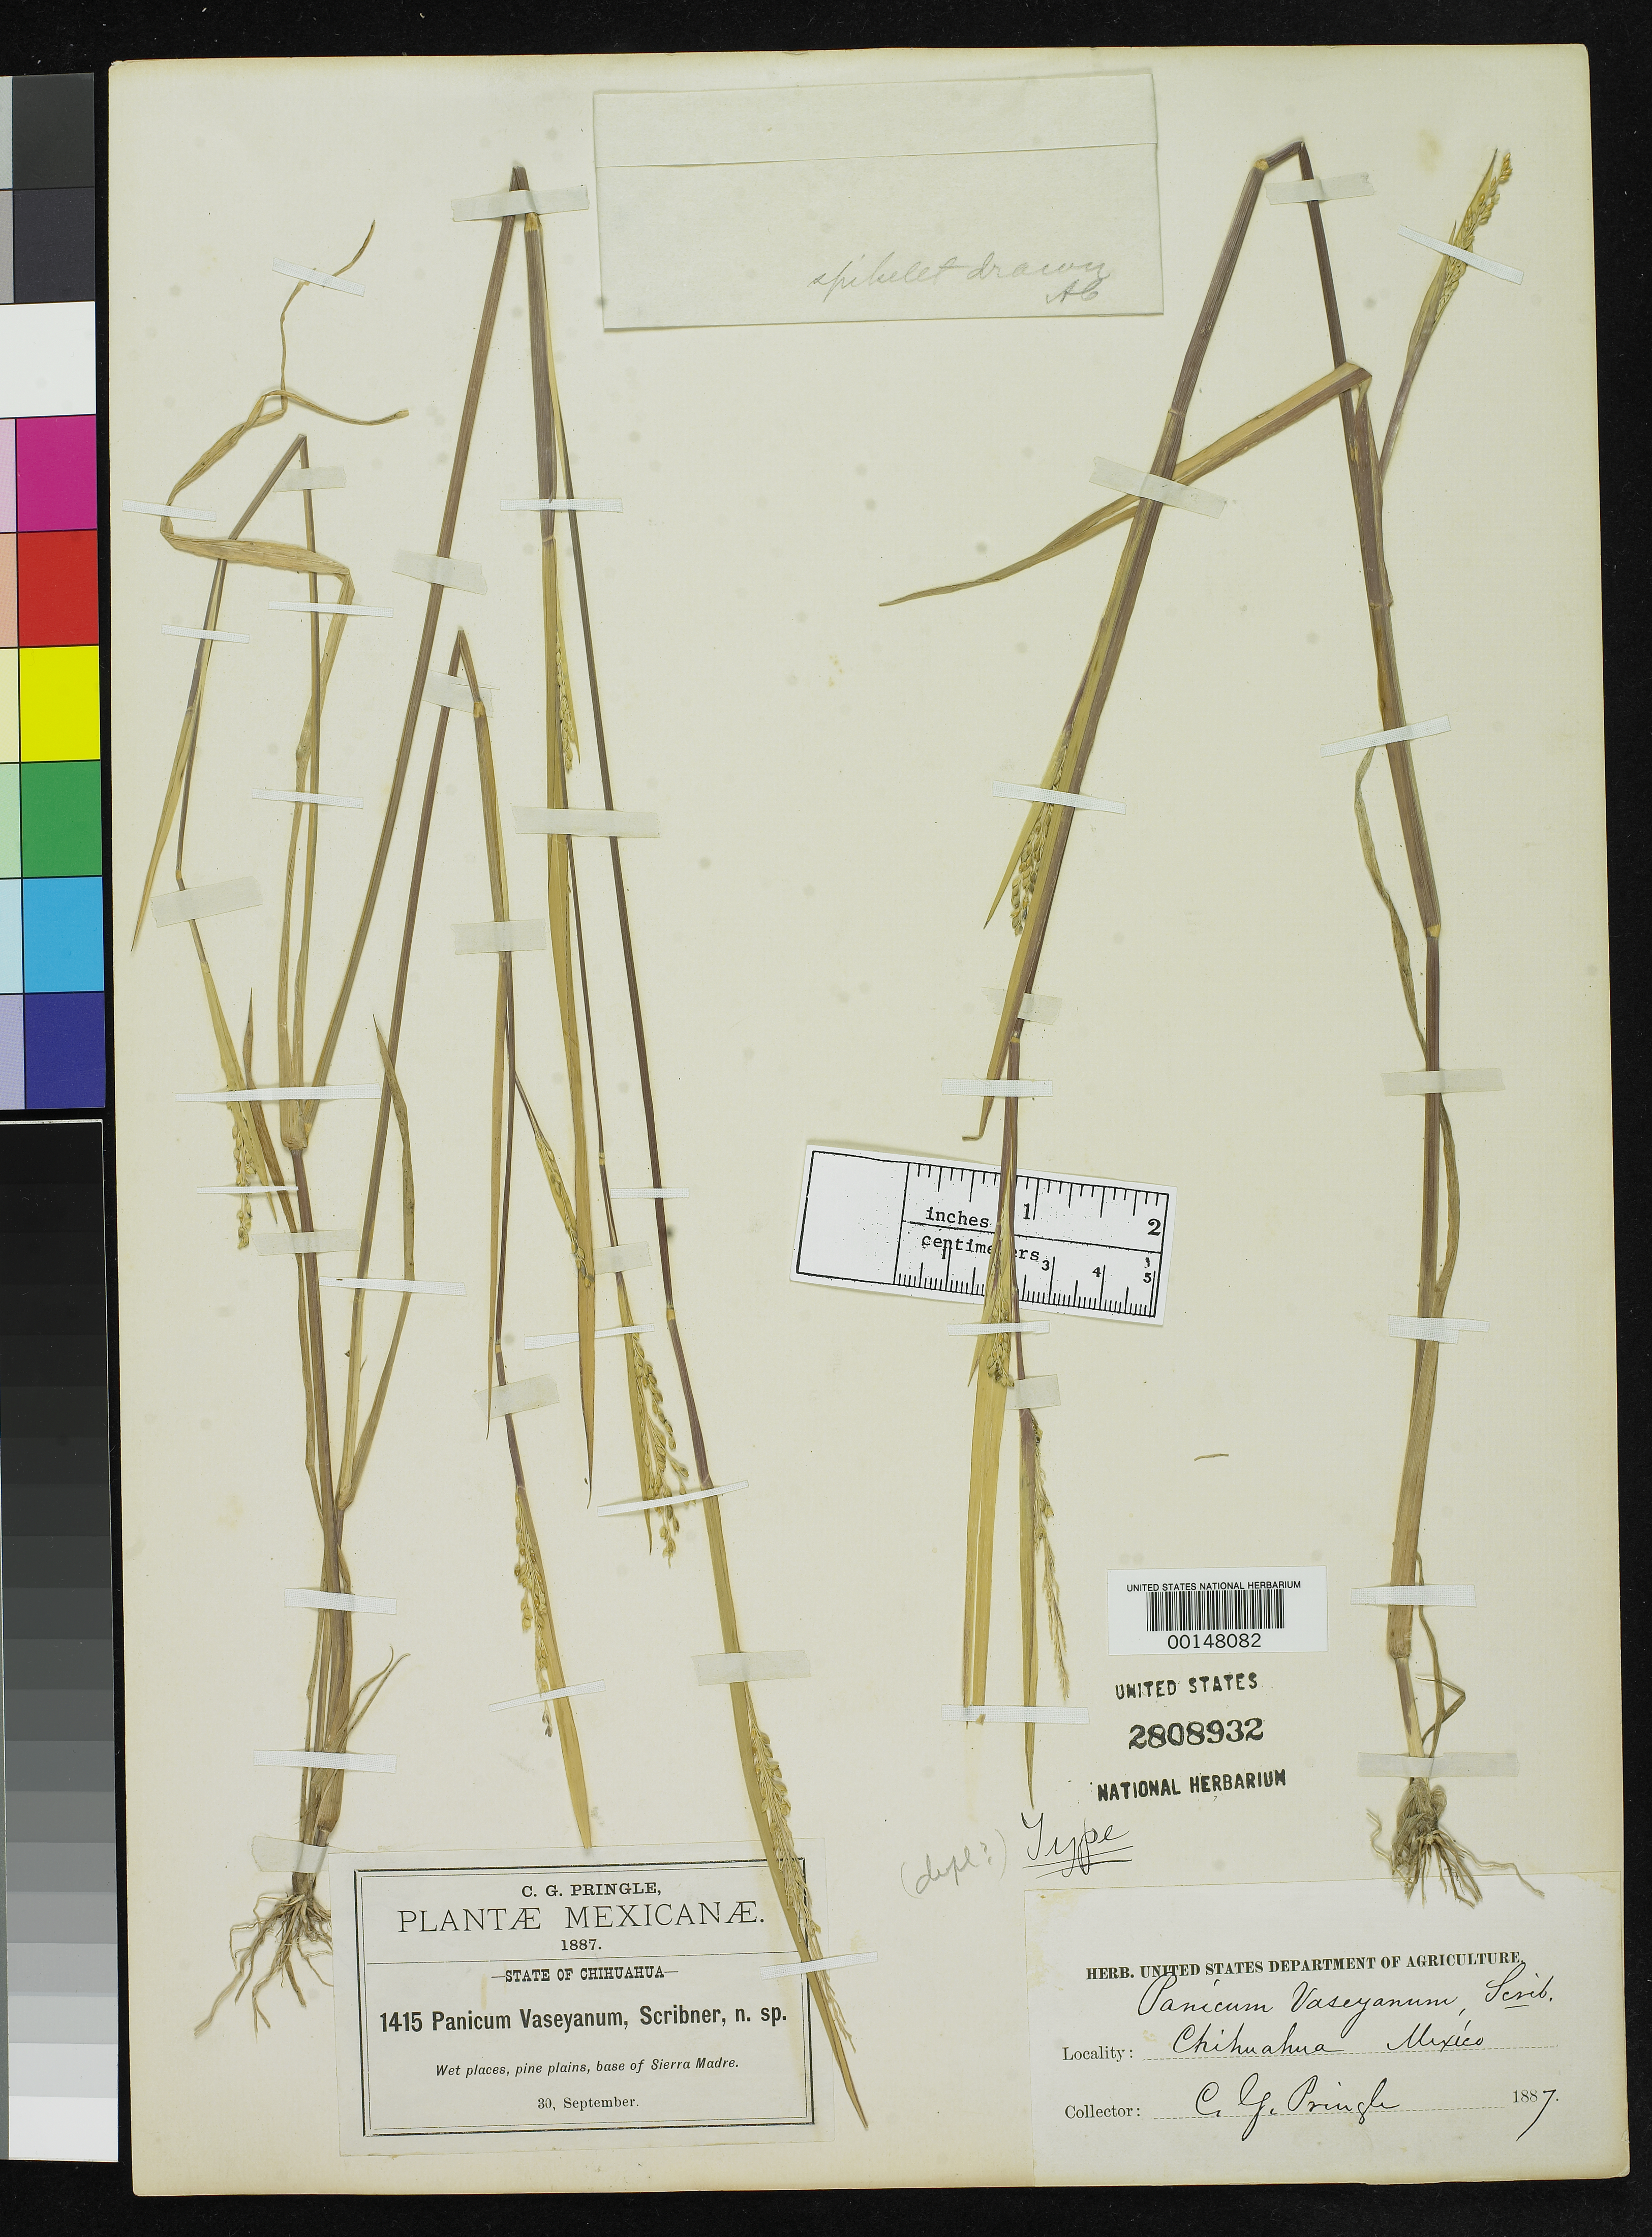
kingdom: Plantae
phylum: Tracheophyta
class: Liliopsida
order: Poales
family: Poaceae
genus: Panicum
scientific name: Panicum vaseyanum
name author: Scribn. ex W.J. Beal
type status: Holotype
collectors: C. G. Pringle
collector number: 1415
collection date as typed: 30 Sep 1887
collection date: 1887-09-30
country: Mexico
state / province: Chihuahua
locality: Base of Sierra Madre.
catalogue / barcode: US 2808932